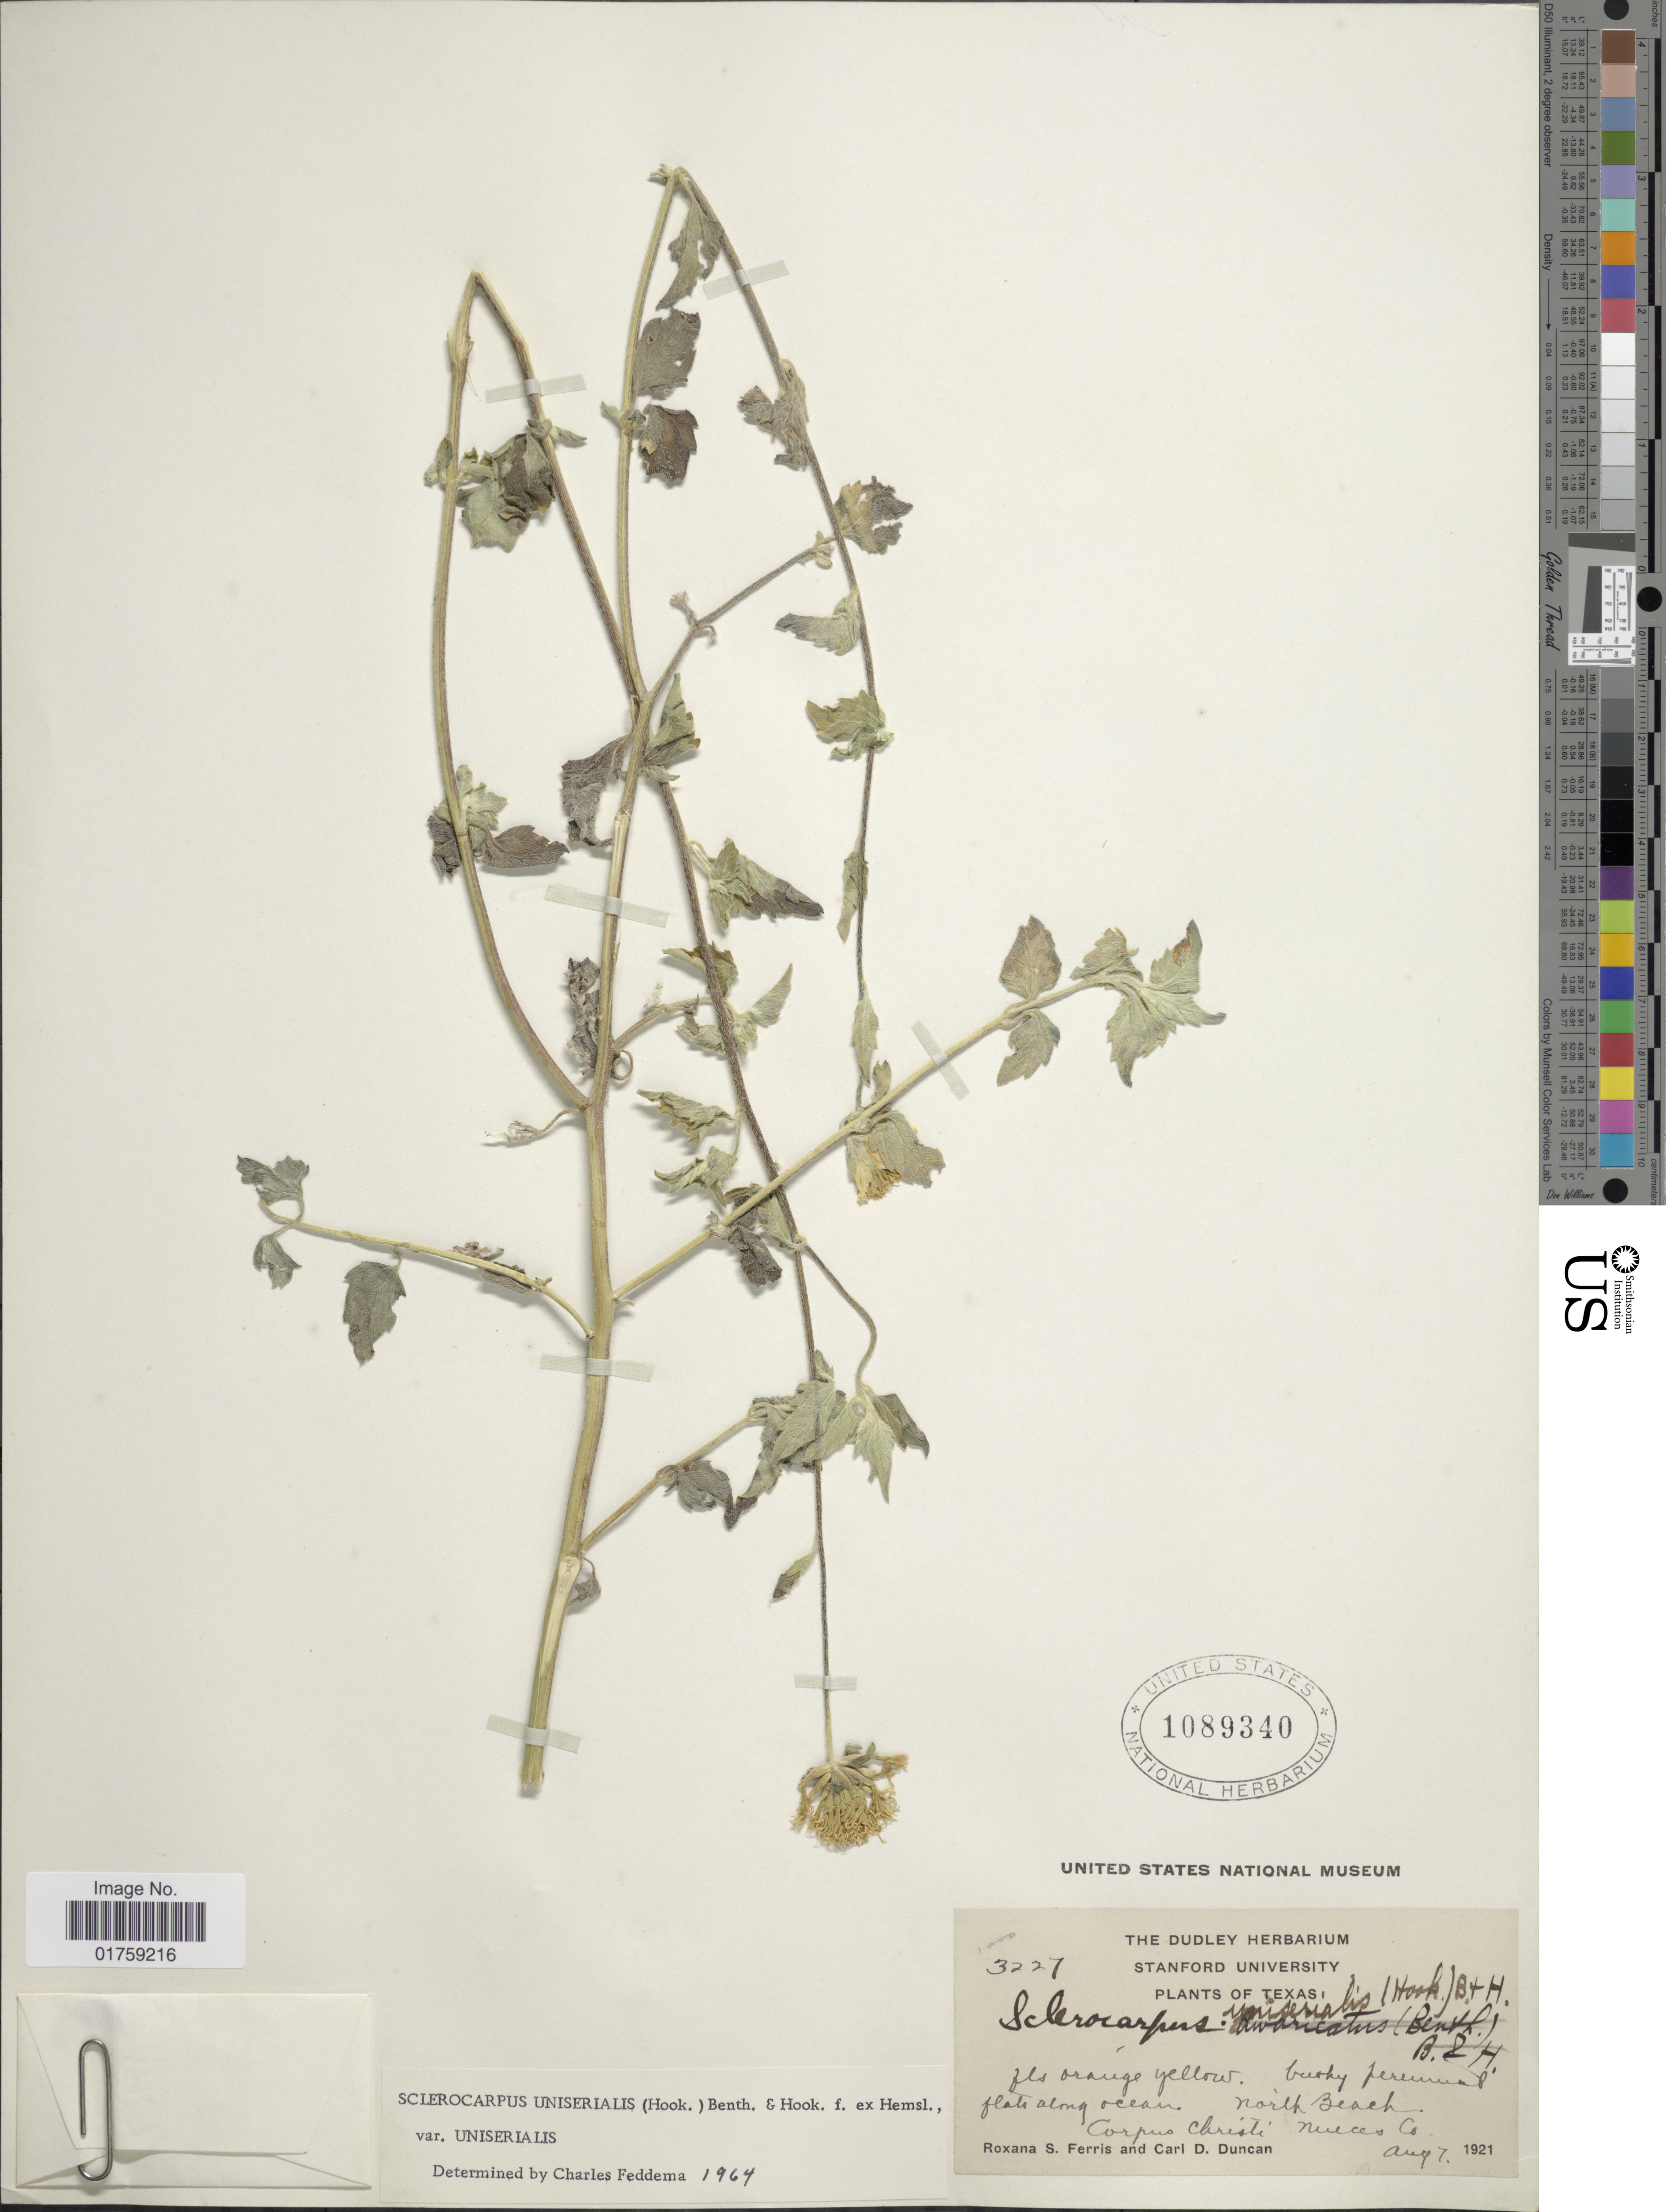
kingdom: Plantae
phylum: Tracheophyta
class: Magnoliopsida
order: Asterales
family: Asteraceae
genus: Sclerocarpus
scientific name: Sclerocarpus uniserialis var. uniserialis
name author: (Hook.) Benth. & Hook. f. ex Hemsl.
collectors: R. S. Ferris & C. Duncan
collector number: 3227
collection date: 1921-08-07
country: United States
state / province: Texas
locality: Corpus Christi, Nueces Co. North Beach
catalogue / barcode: US 1089340